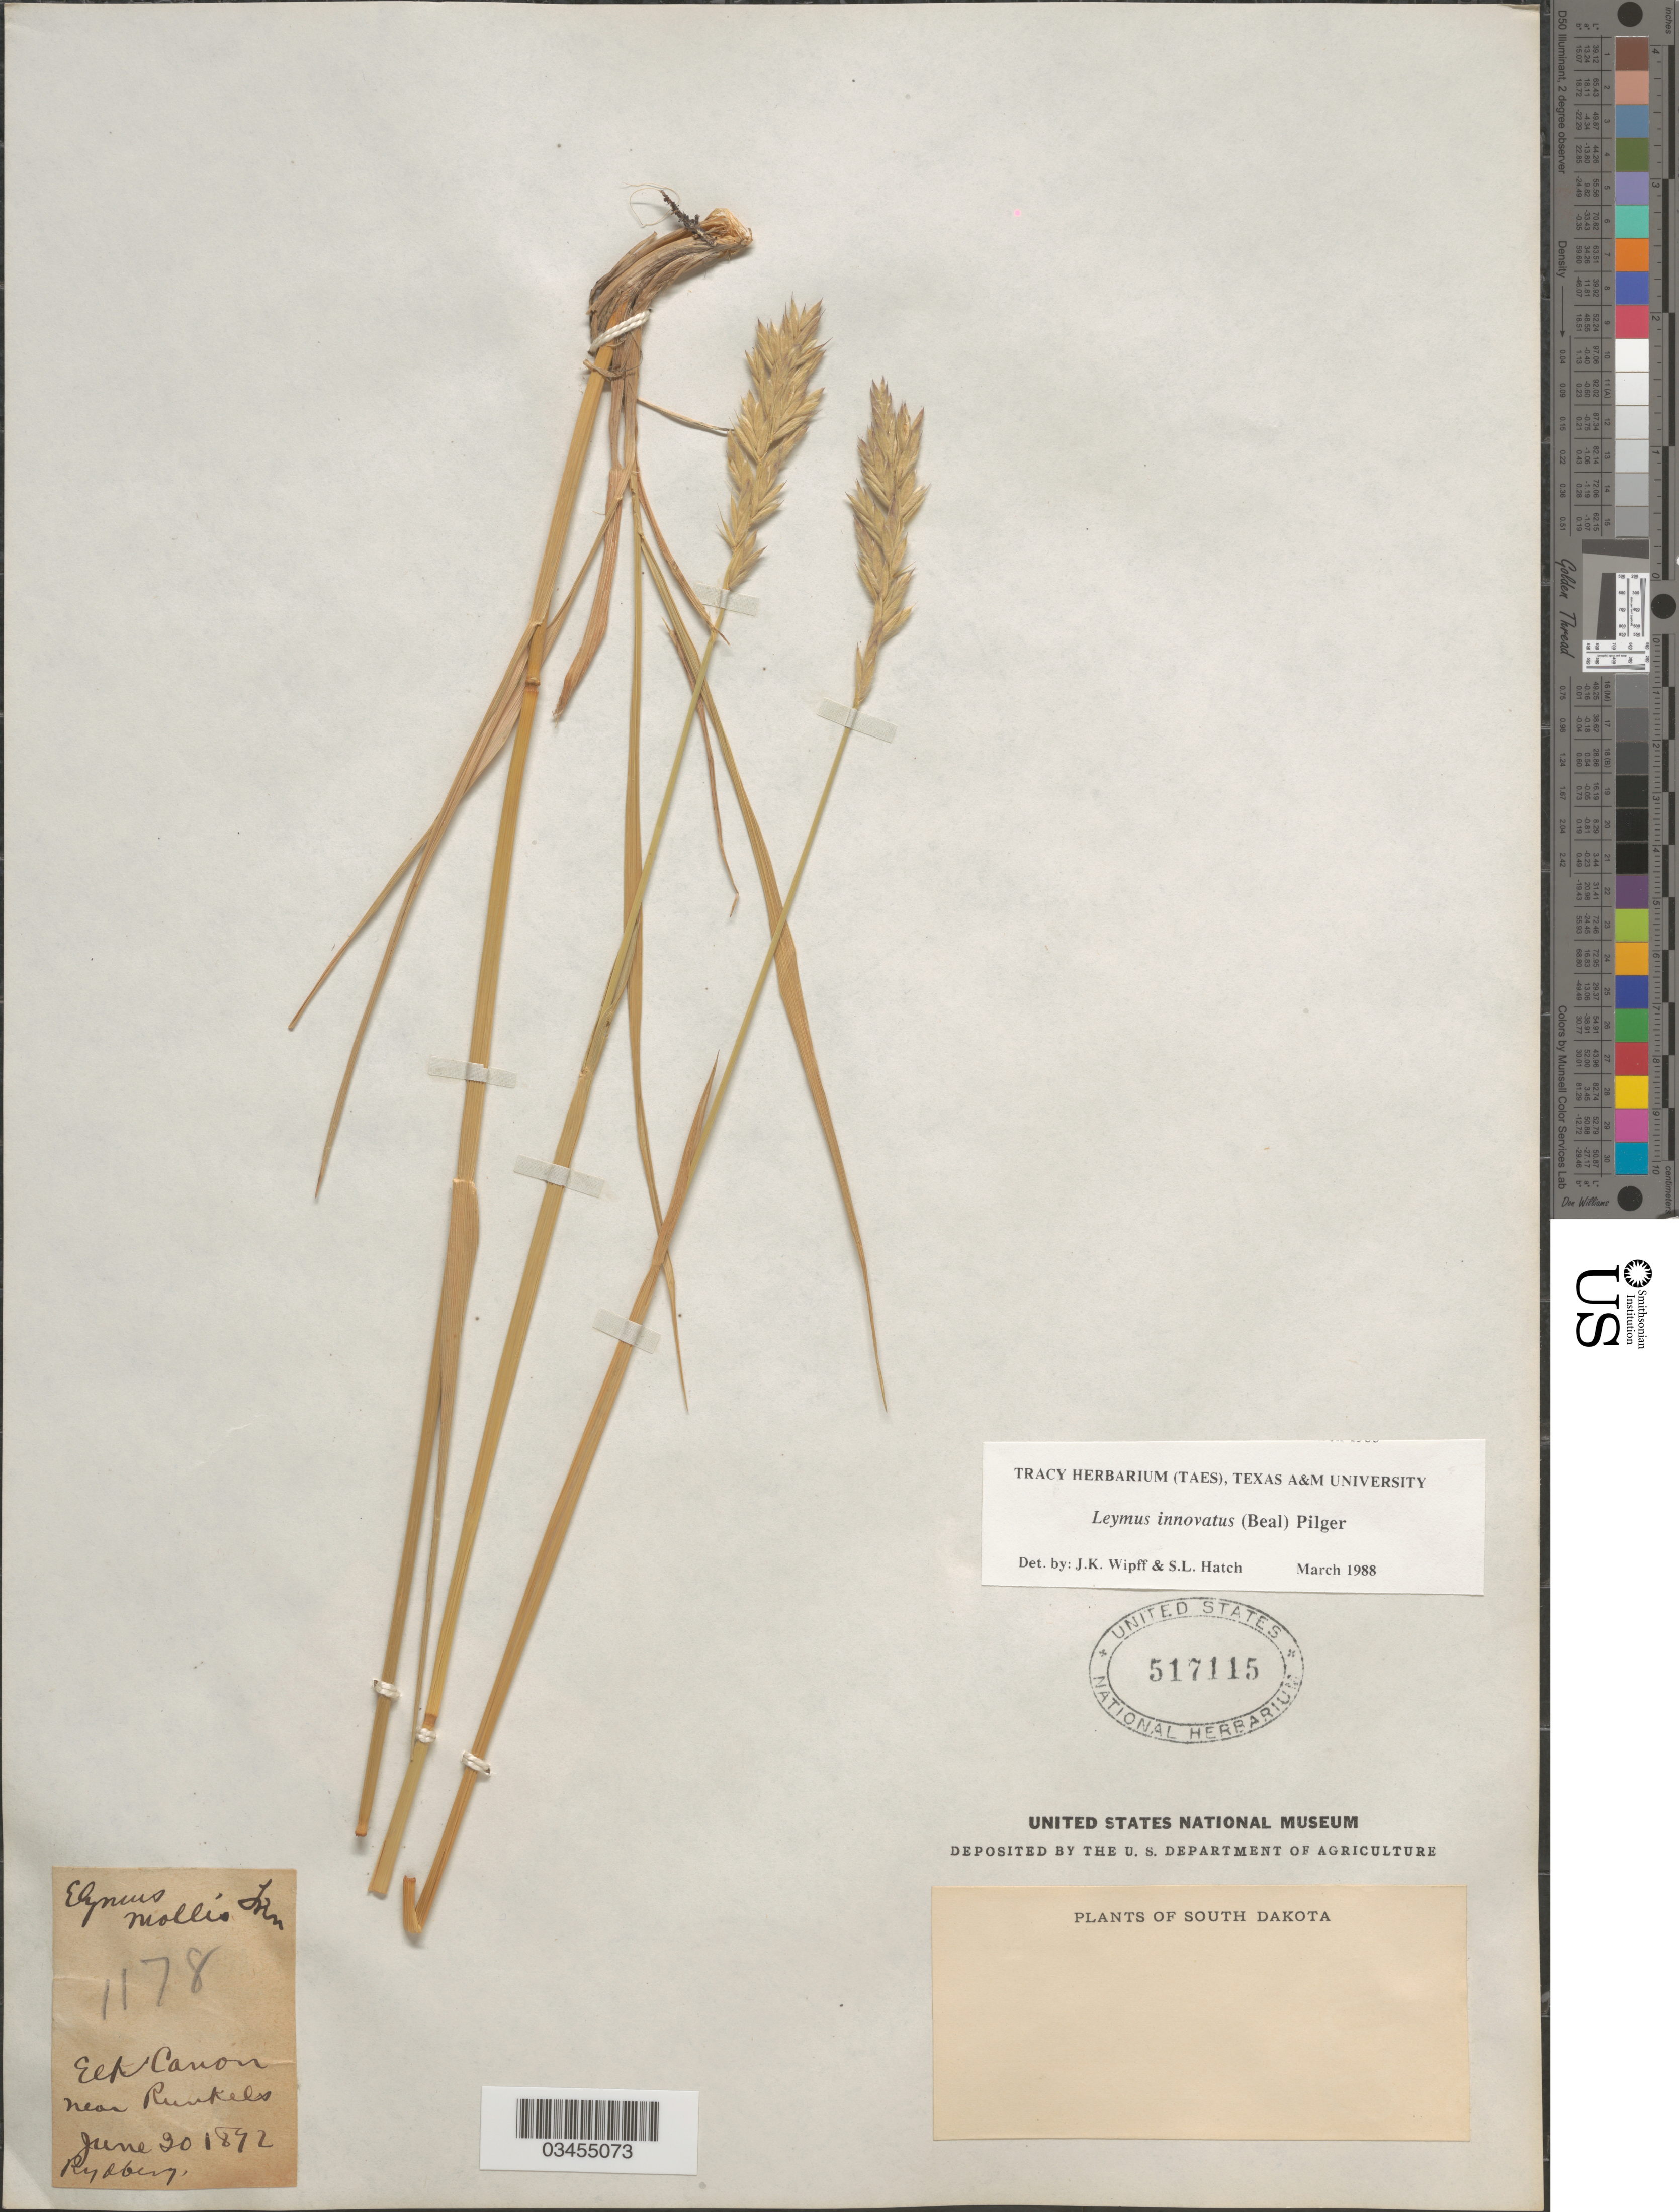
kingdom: Plantae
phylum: Tracheophyta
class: Liliopsida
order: Poales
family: Poaceae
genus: Leymus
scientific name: Leymus innovatus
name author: (W.J. Beal) Pilg.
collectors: P. Rydberg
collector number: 1178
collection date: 1892-06-20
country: United States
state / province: South Dakota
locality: Elk Canon near Runkels.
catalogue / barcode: US 517115